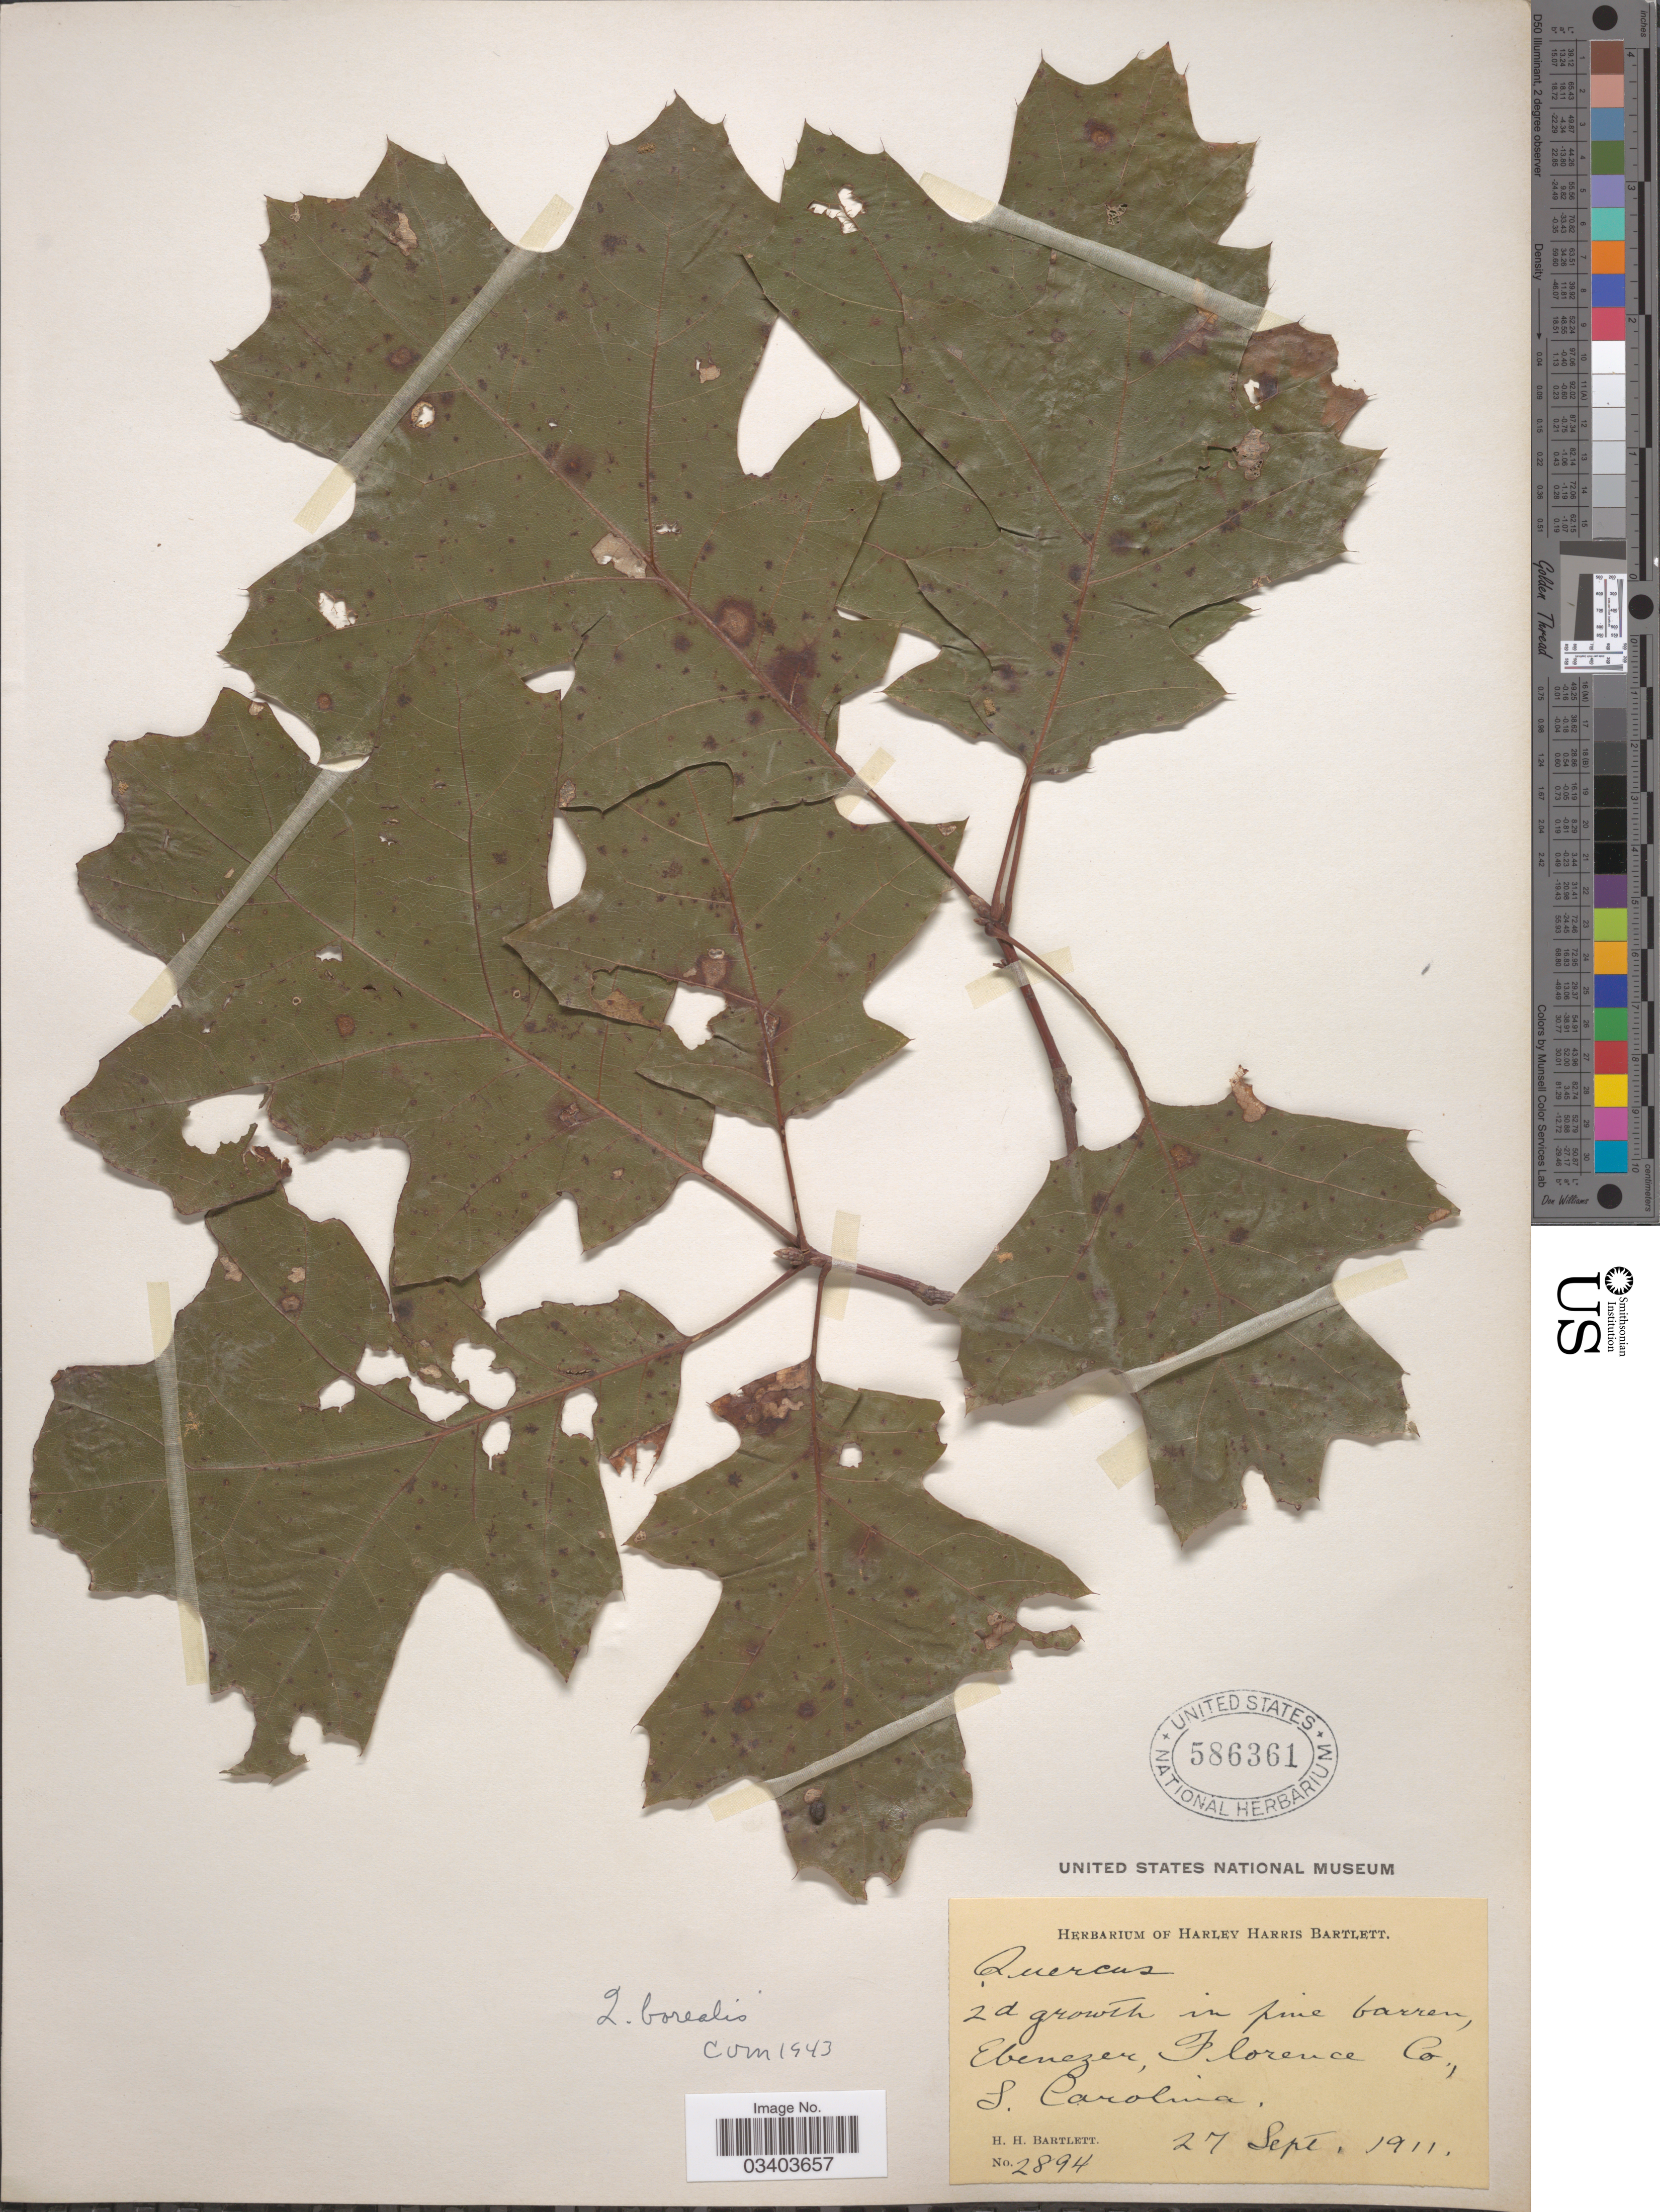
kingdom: Plantae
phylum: Tracheophyta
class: Magnoliopsida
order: Fagales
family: Fagaceae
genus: Quercus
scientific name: Quercus borealis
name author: F. Michx.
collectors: H. H. Bartlett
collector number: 2894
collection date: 1911-09-27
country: United States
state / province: South Carolina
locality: Ebenezer, Florence Co.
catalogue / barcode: US 586361